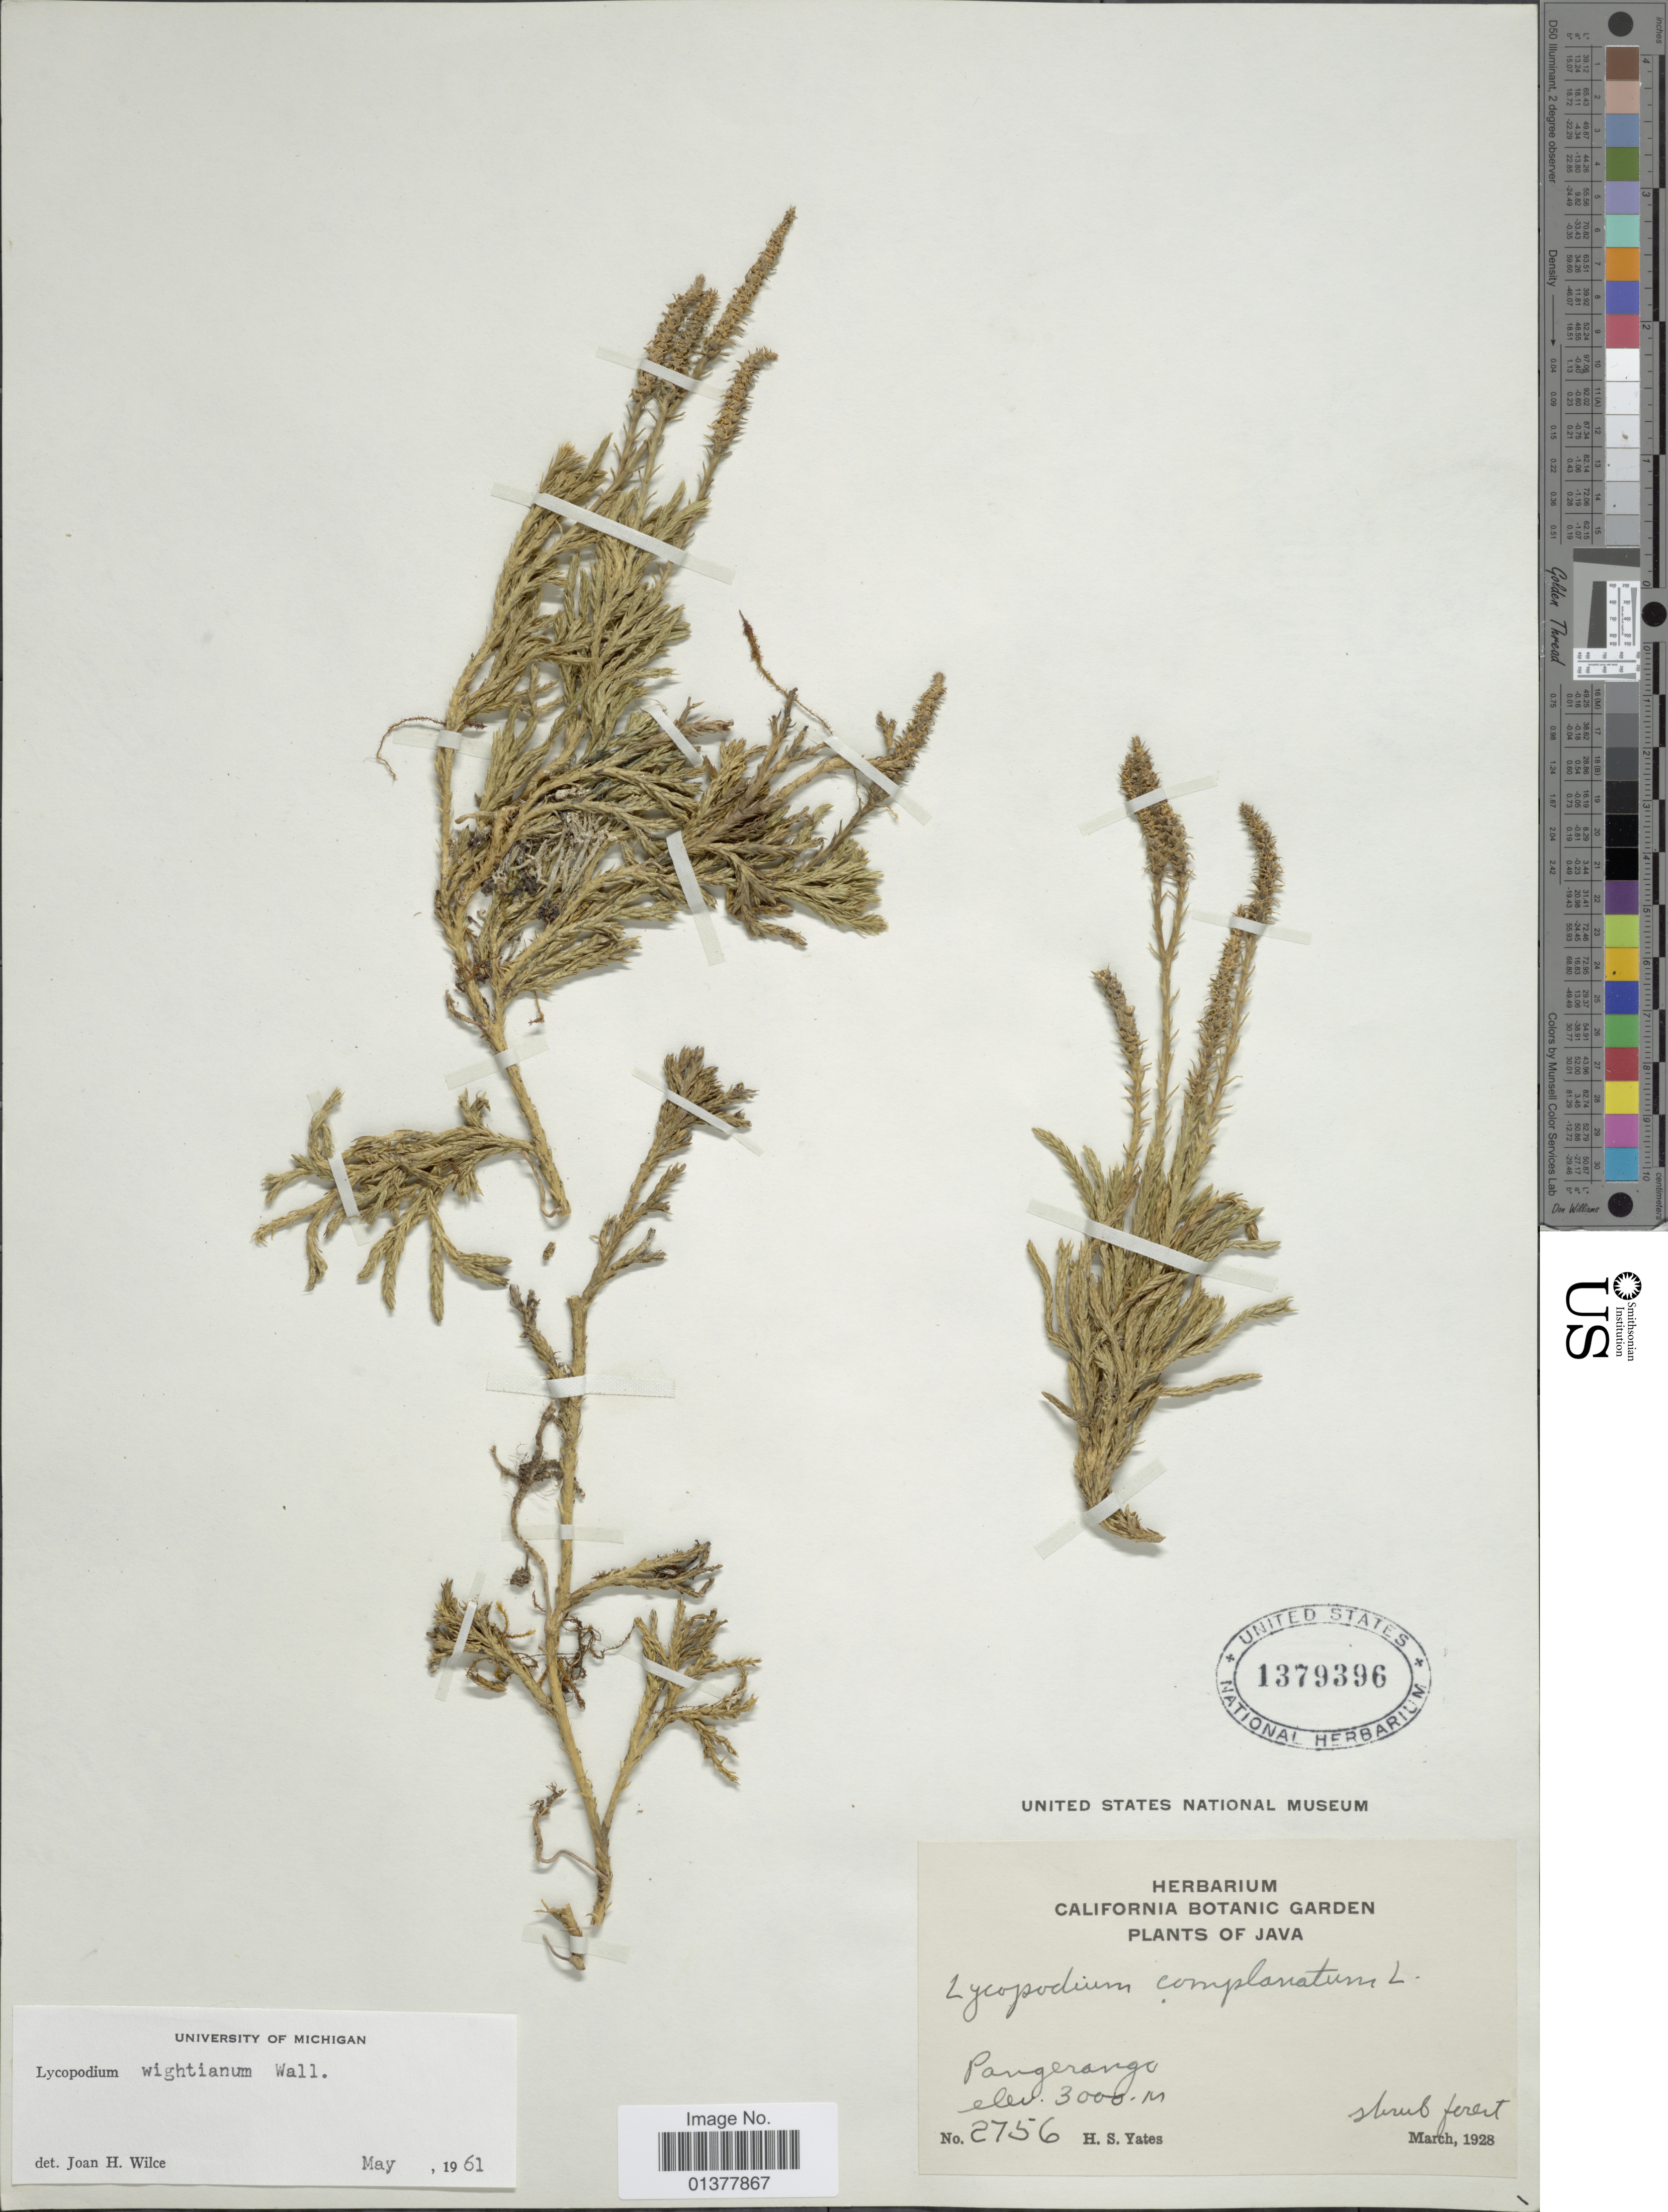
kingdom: Plantae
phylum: Tracheophyta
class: Lycopodiopsida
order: Lycopodiales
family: Lycopodiaceae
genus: Diphasiastrum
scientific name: Diphasiastrum wightianum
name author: (Wall. ex Hook. & Grev.) Holub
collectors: H. S. Yates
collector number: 2756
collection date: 1928-03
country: Indonesia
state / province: Java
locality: Pangerango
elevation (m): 3000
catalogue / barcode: US 1379396